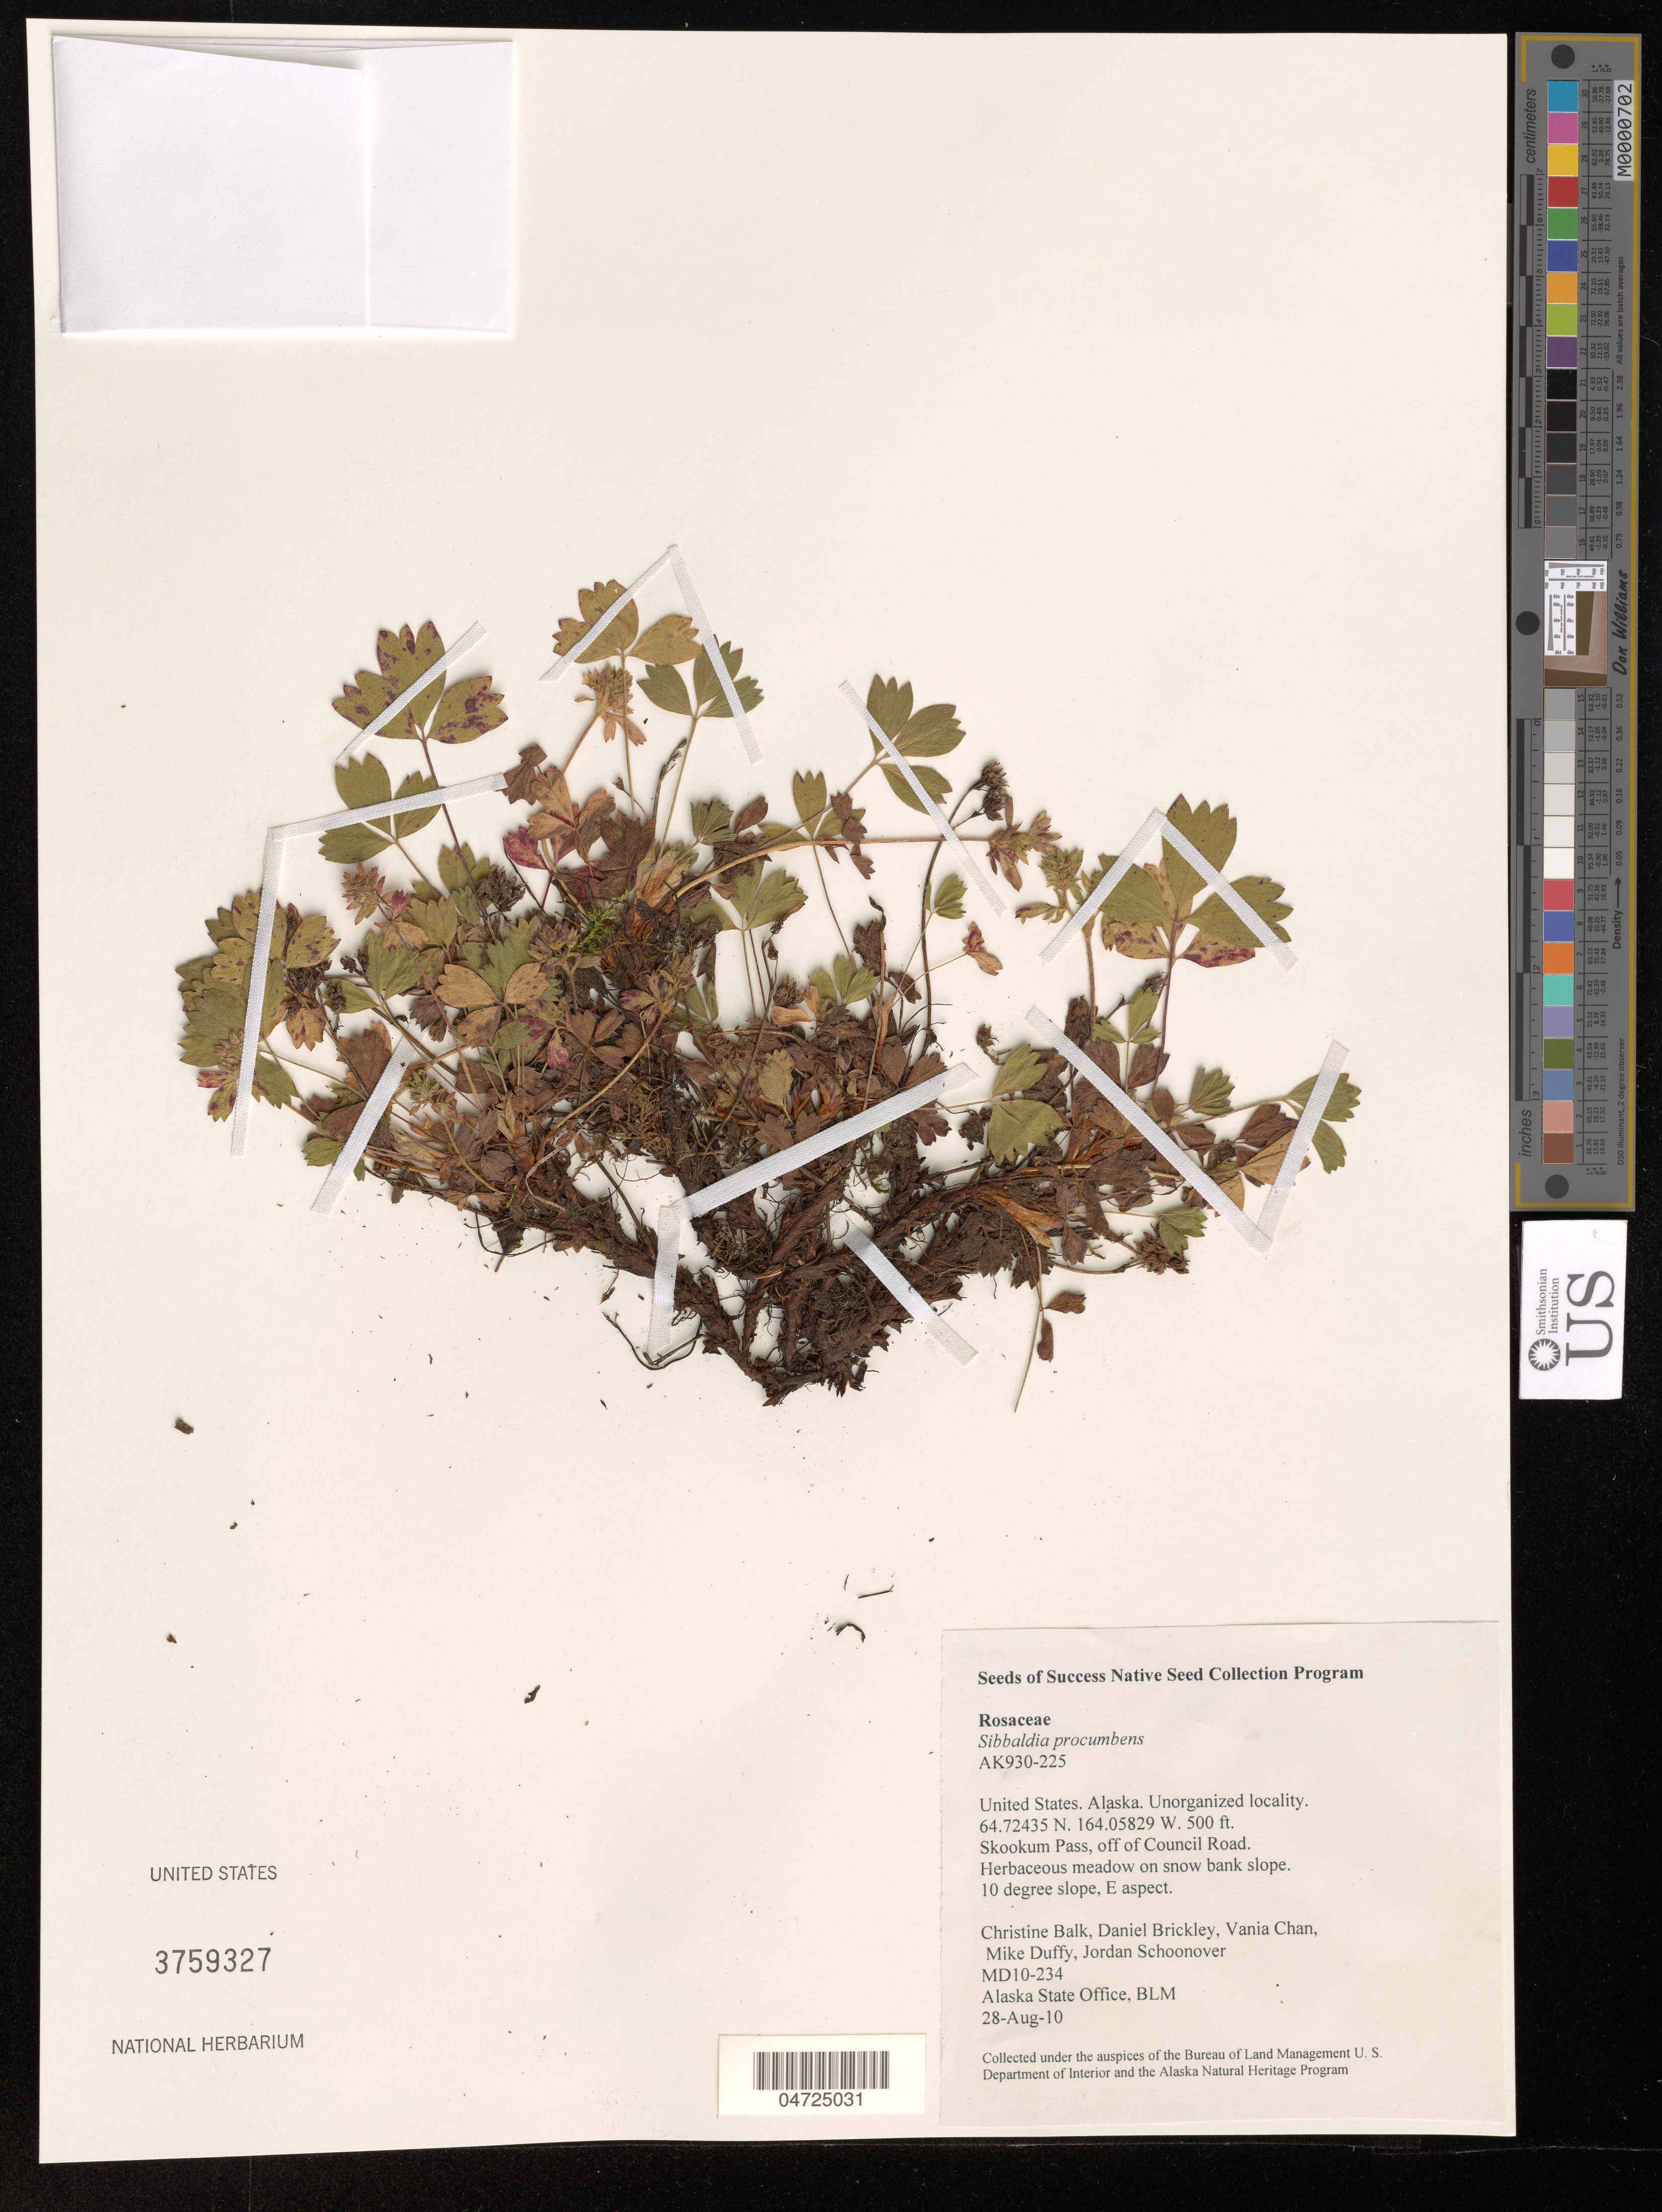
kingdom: Plantae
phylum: Tracheophyta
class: Magnoliopsida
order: Rosales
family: Rosaceae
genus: Sibbaldia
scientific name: Sibbaldia procumbens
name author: L.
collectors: C. Balk, D. Brickley, V. Chan & M. Duffy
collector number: MD10-234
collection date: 2010-08-28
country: United States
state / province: Alaska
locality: Skookum Pass, off of Council Road. E aspect.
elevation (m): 152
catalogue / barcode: US 3759327